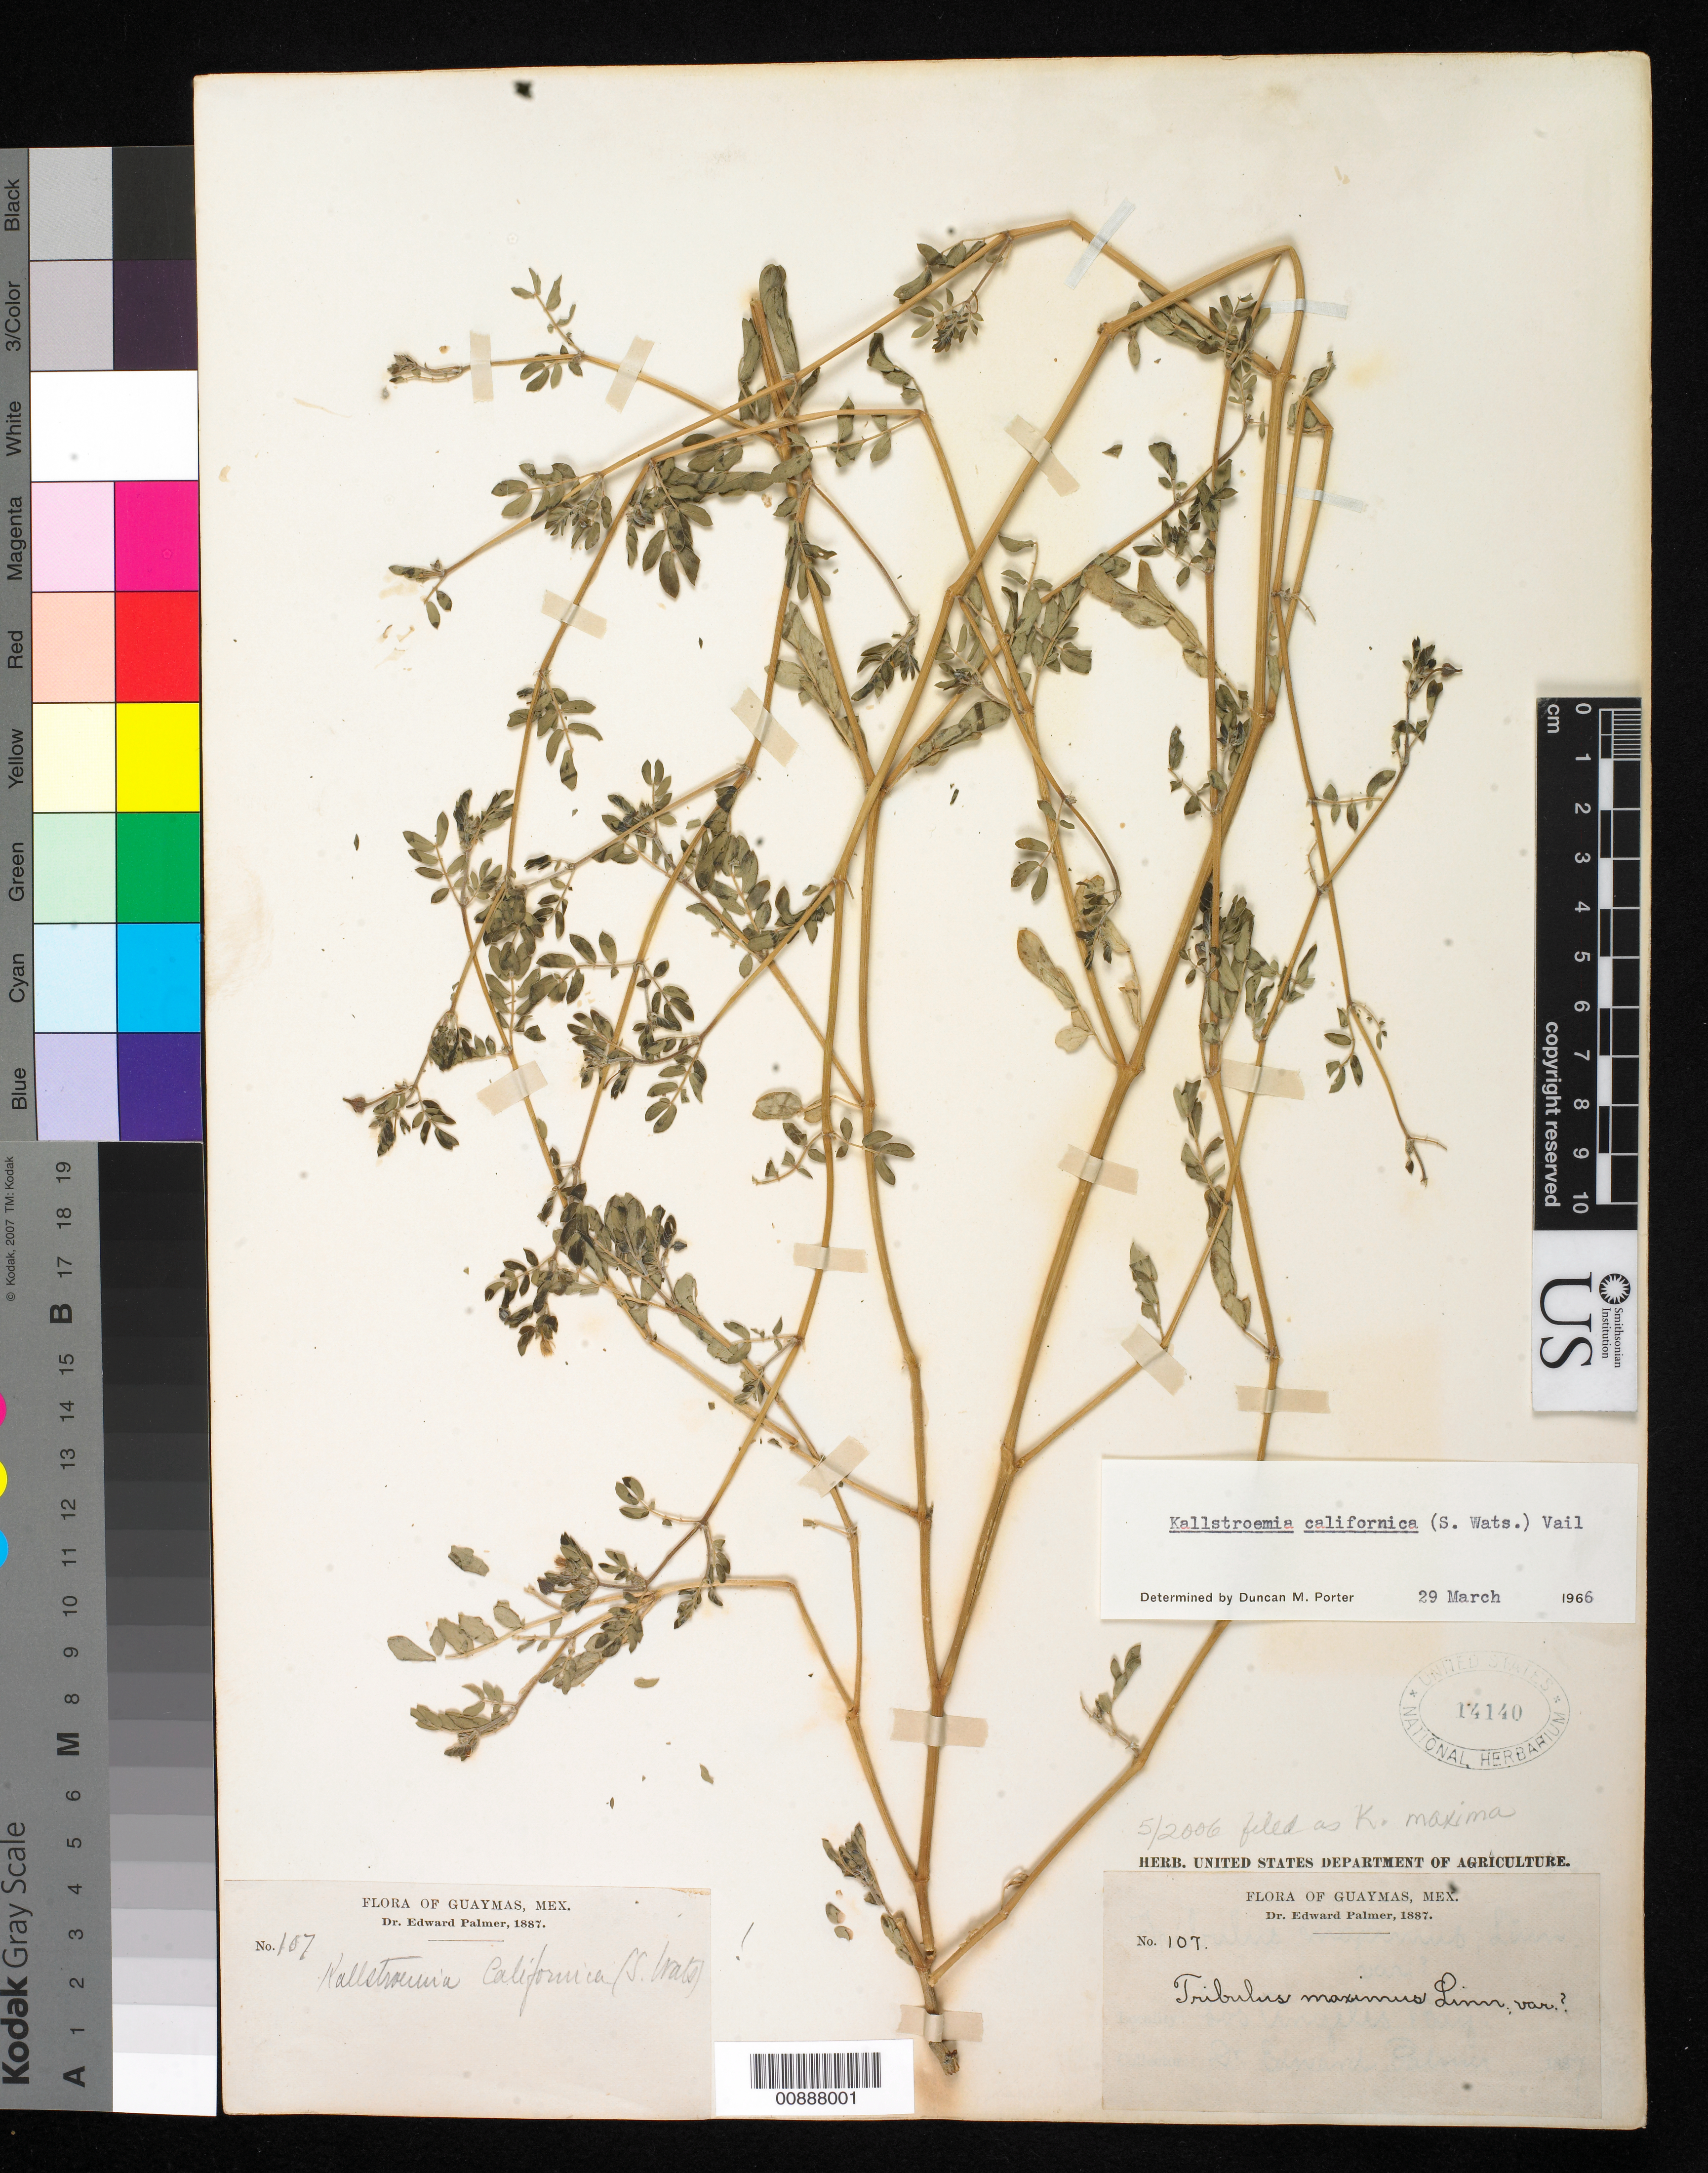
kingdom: Plantae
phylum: Tracheophyta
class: Magnoliopsida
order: Zygophyllales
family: Zygophyllaceae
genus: Kallstroemia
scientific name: Kallstroemia maxima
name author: (L.) Hook. & Arn.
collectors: E. Palmer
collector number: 107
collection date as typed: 1887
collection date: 1887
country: Mexico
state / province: Sonora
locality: Guaymas, Sonora.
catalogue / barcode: US 14140